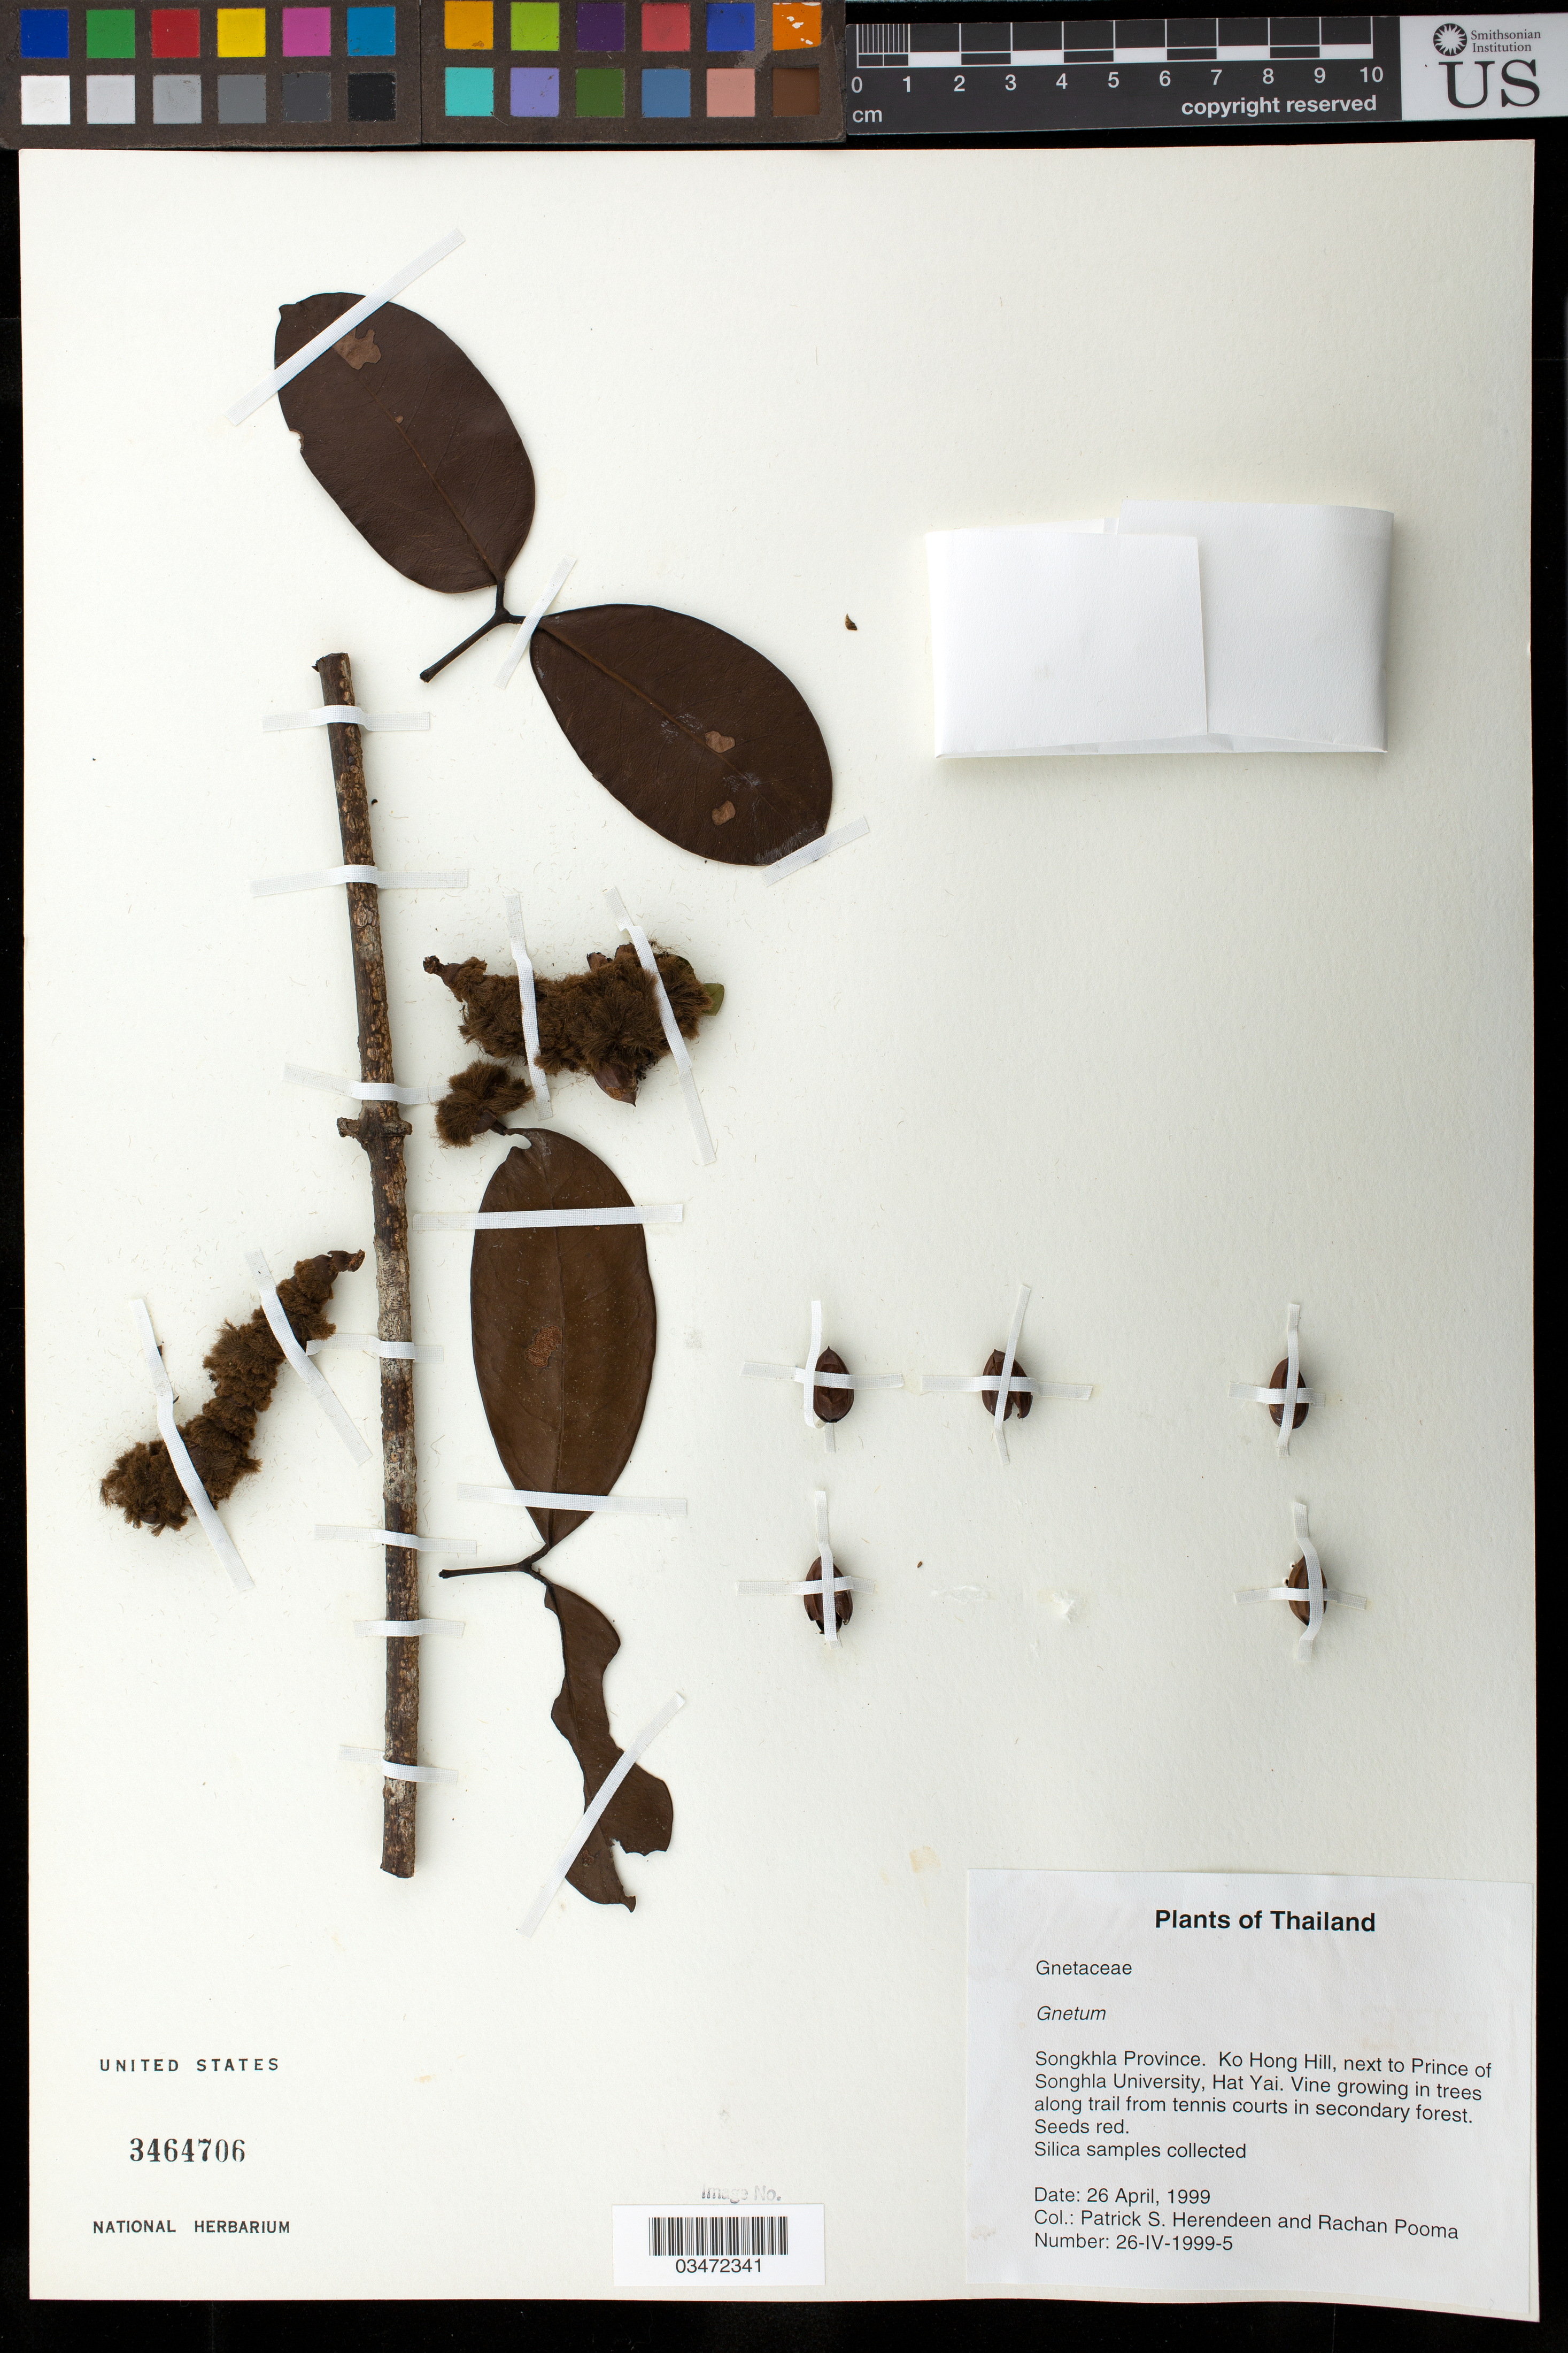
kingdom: Plantae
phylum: Tracheophyta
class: Gnetopsida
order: Gnetales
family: Gnetaceae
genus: Gnetum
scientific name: Gnetum sp.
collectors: P. S. Herendeen & R. Pooma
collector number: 26-IV-1999-5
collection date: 1999-04-26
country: Thailand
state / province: Songkhla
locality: Ko Hong Hill, next to Prince of Songhla University, Hat Yai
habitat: Along trail from tennis courts in secondary forest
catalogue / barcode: US 3464706